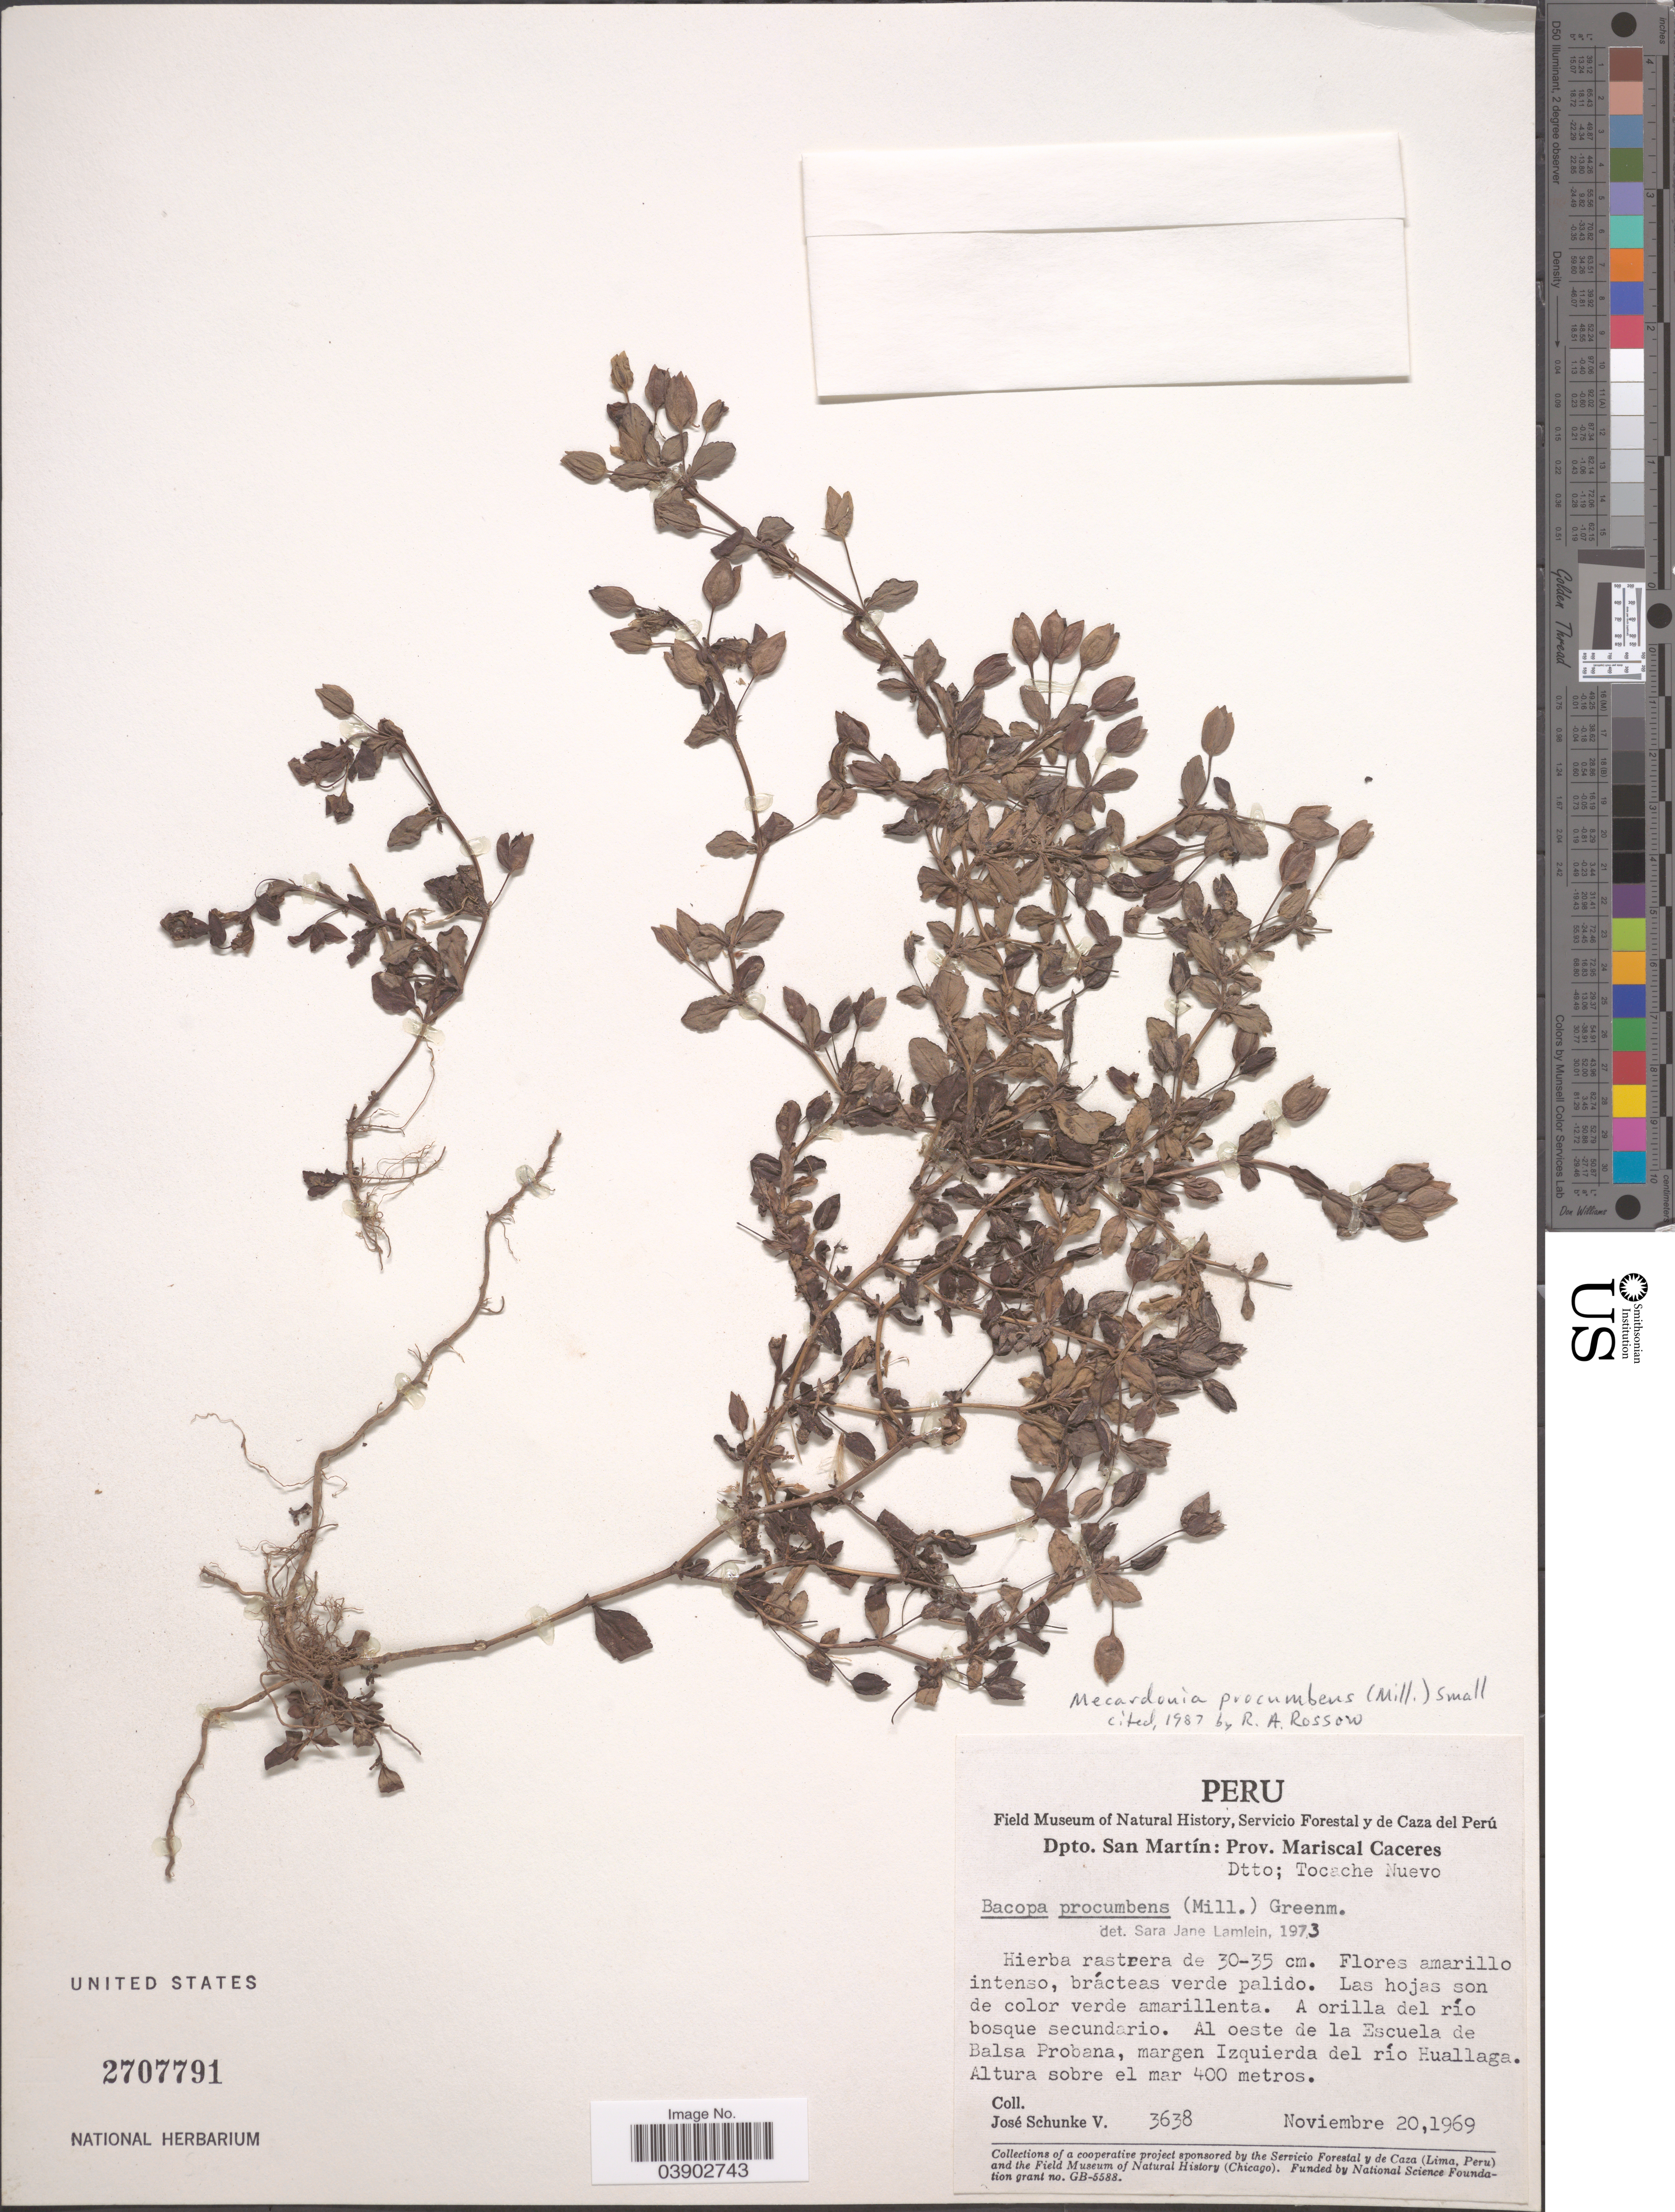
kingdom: Plantae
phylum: Tracheophyta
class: Magnoliopsida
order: Lamiales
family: Plantaginaceae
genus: Mecardonia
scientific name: Mecardonia procumbens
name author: (Mill.) Small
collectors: J. Schunke Vigo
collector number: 3638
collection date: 1969-11-20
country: Peru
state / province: San Martín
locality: Dpto. San Martín: Prov. Mariscal Caceres. Dtto; Tocache Nuevo. A orilla del río bosque secundario. Al oeste de la Escuela de Balsa Probana, margen Izquierda del río Huallaga.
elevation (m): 400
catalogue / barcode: US 2707791